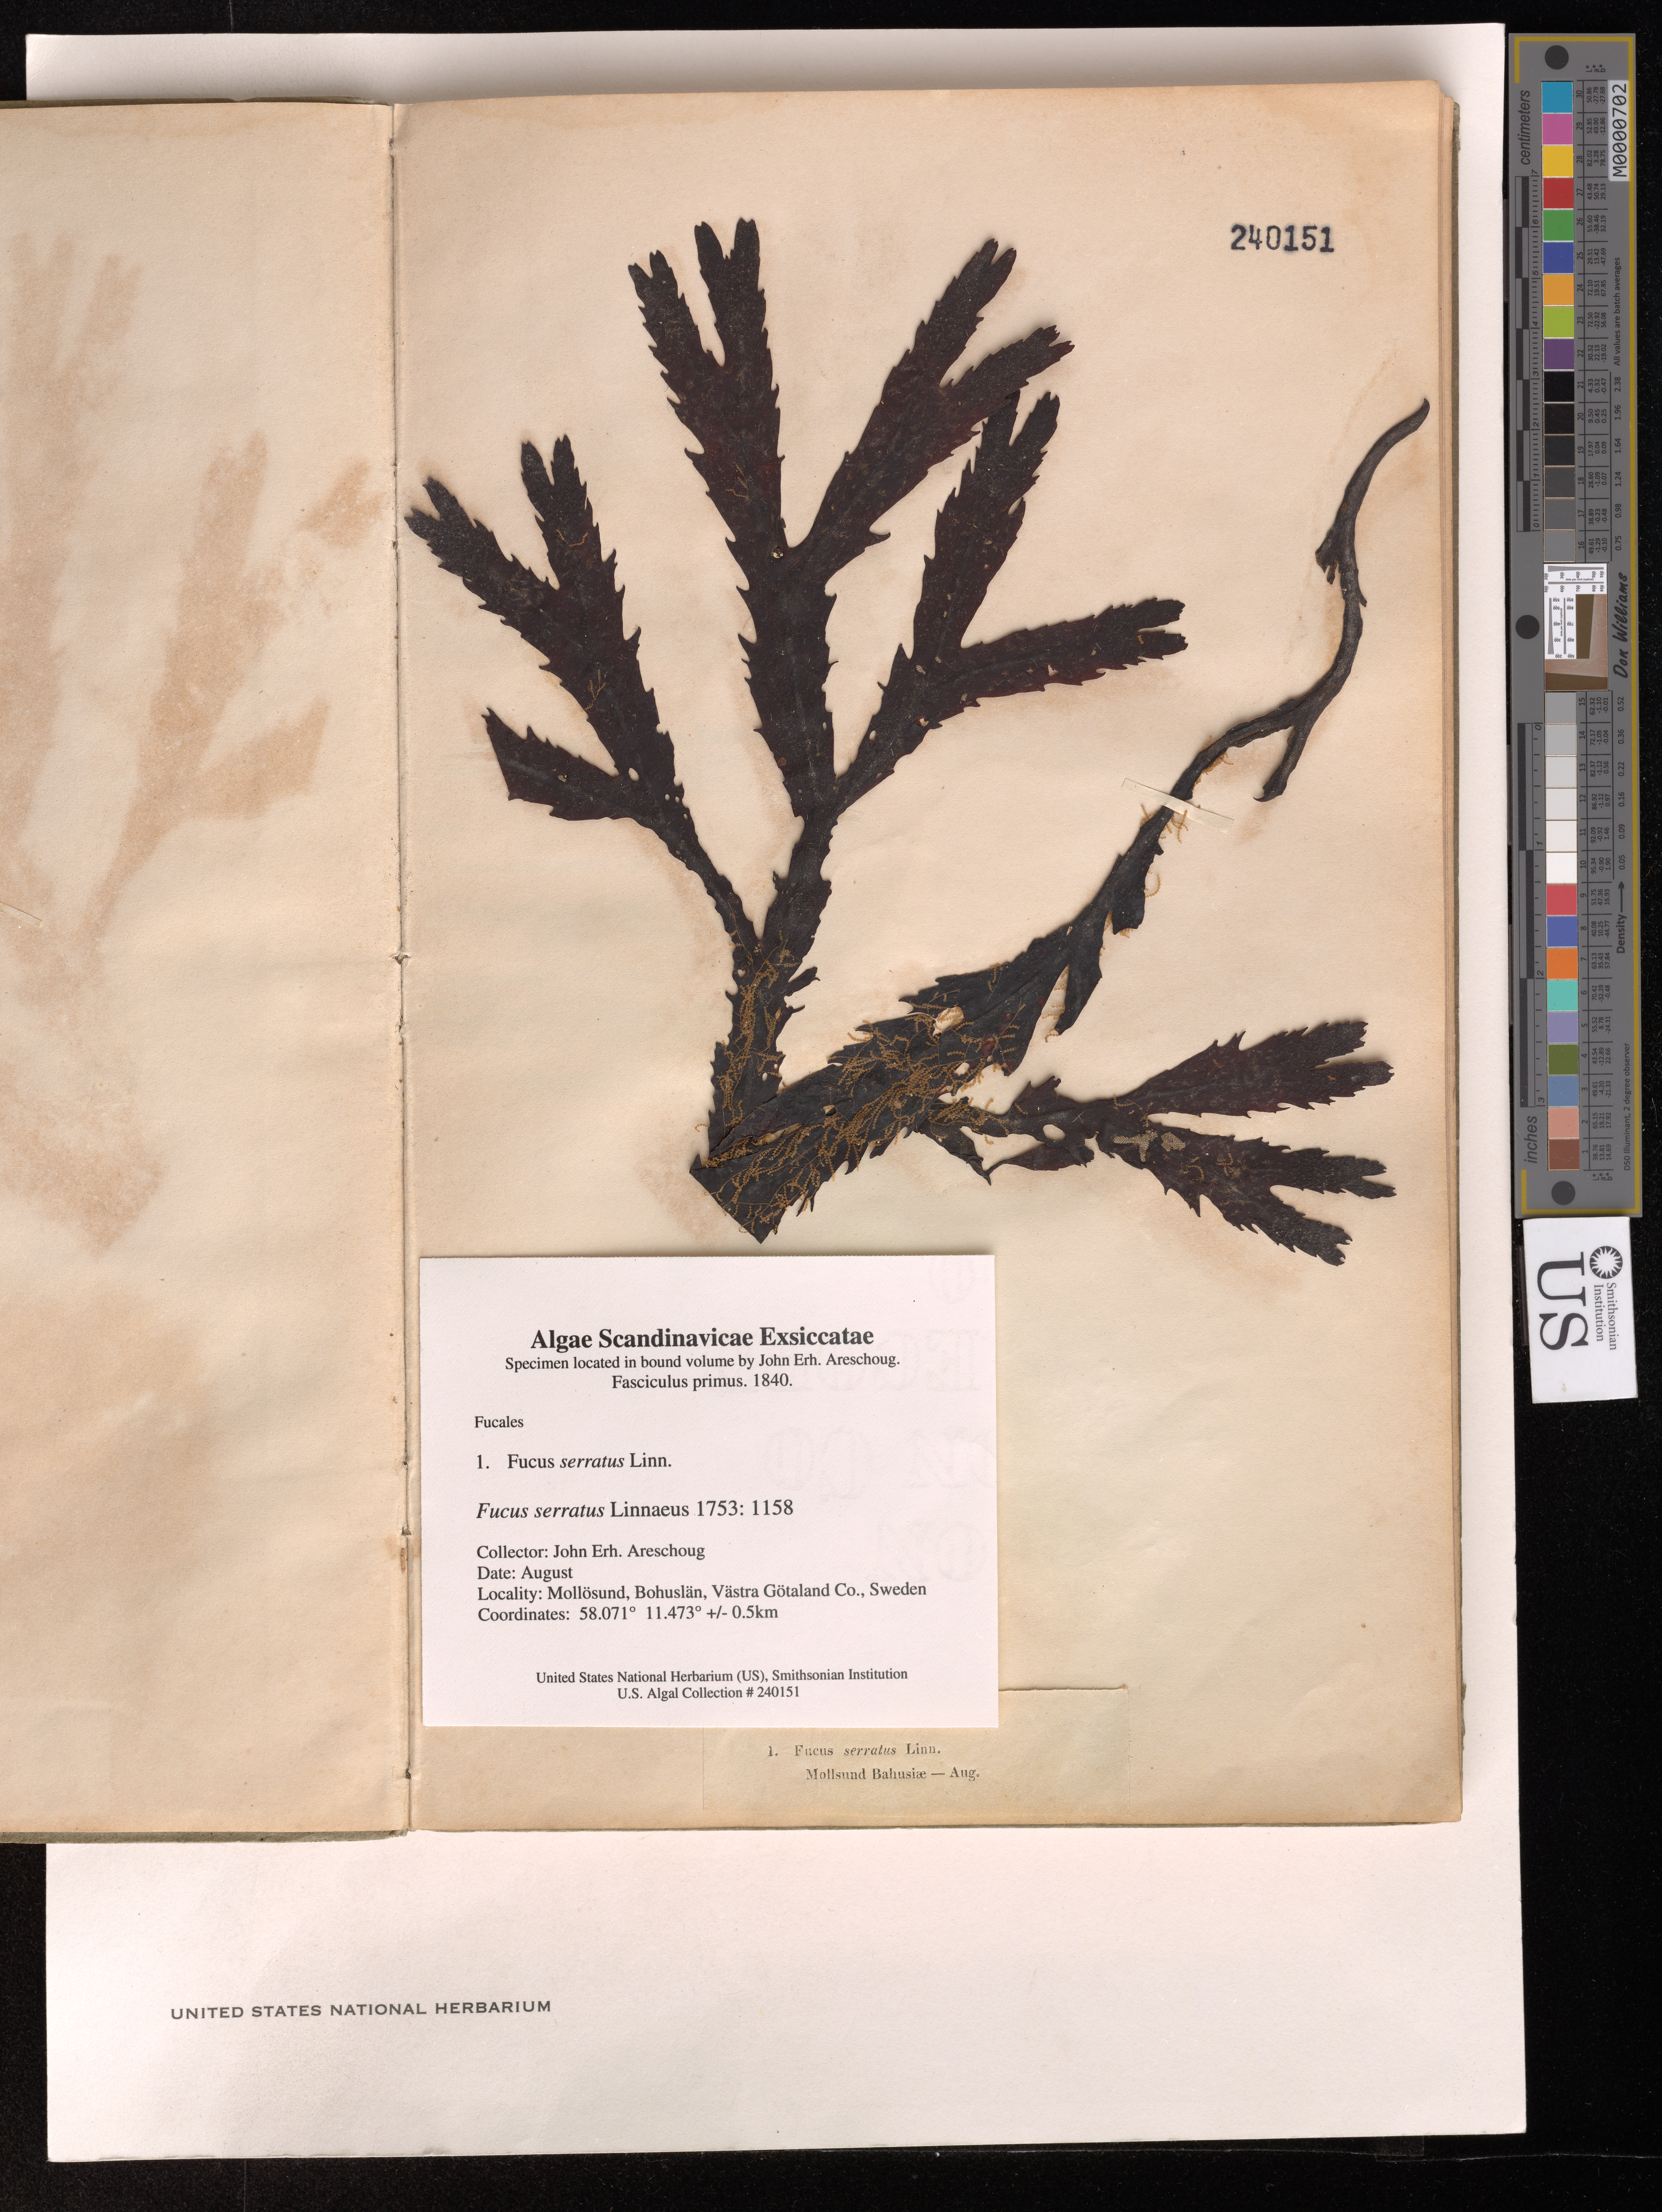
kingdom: Chromista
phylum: Ochrophyta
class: Phaeophyceae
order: Fucales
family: Fucaceae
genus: Fucus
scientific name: Fucus serratus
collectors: J. Areschoug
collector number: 1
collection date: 1840-08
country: Sweden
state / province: Västra Götaland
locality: Mollösund, Bohuslan.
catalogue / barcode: US 240151